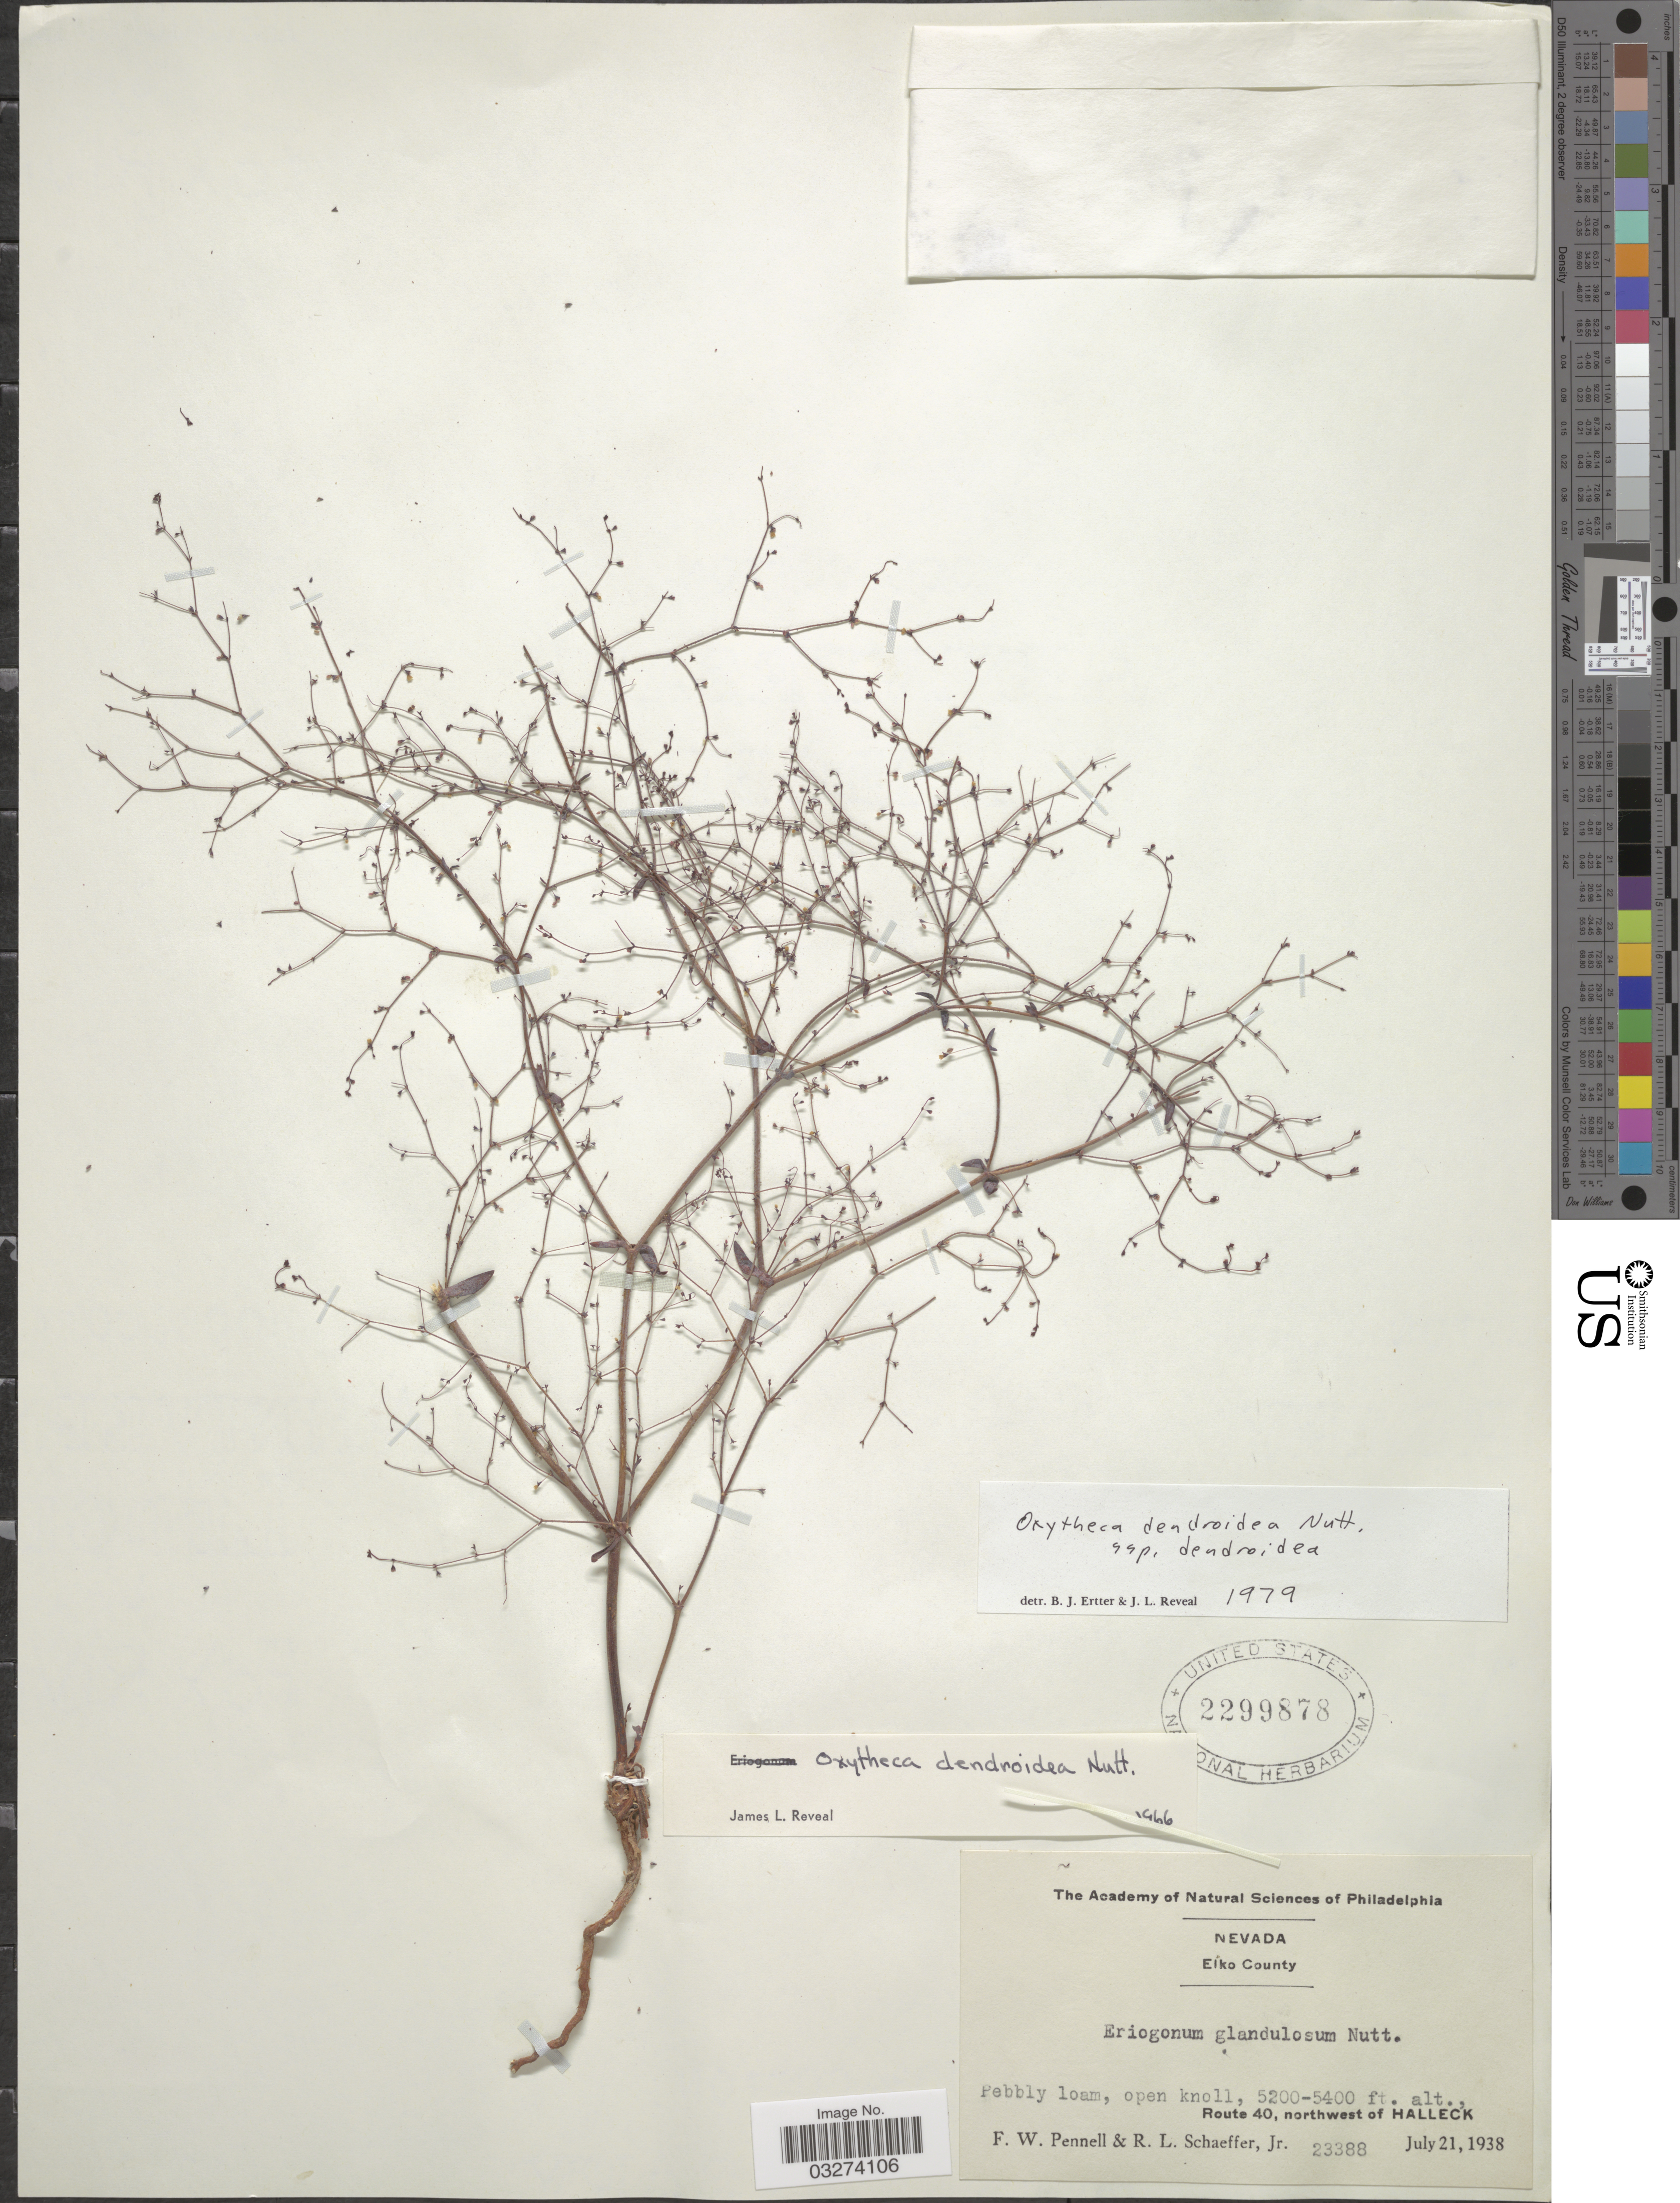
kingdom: Plantae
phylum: Tracheophyta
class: Magnoliopsida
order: Caryophyllales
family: Polygonaceae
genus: Oxytheca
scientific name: Oxytheca dendroidea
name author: Nutt.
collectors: F. W. Pennell & R. L. Schaeffer Jr.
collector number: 23388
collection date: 1938-07-21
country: United States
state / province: Nevada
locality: Elko County. Route 40, northwest of Halleck.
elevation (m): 1585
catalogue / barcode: US 2299878